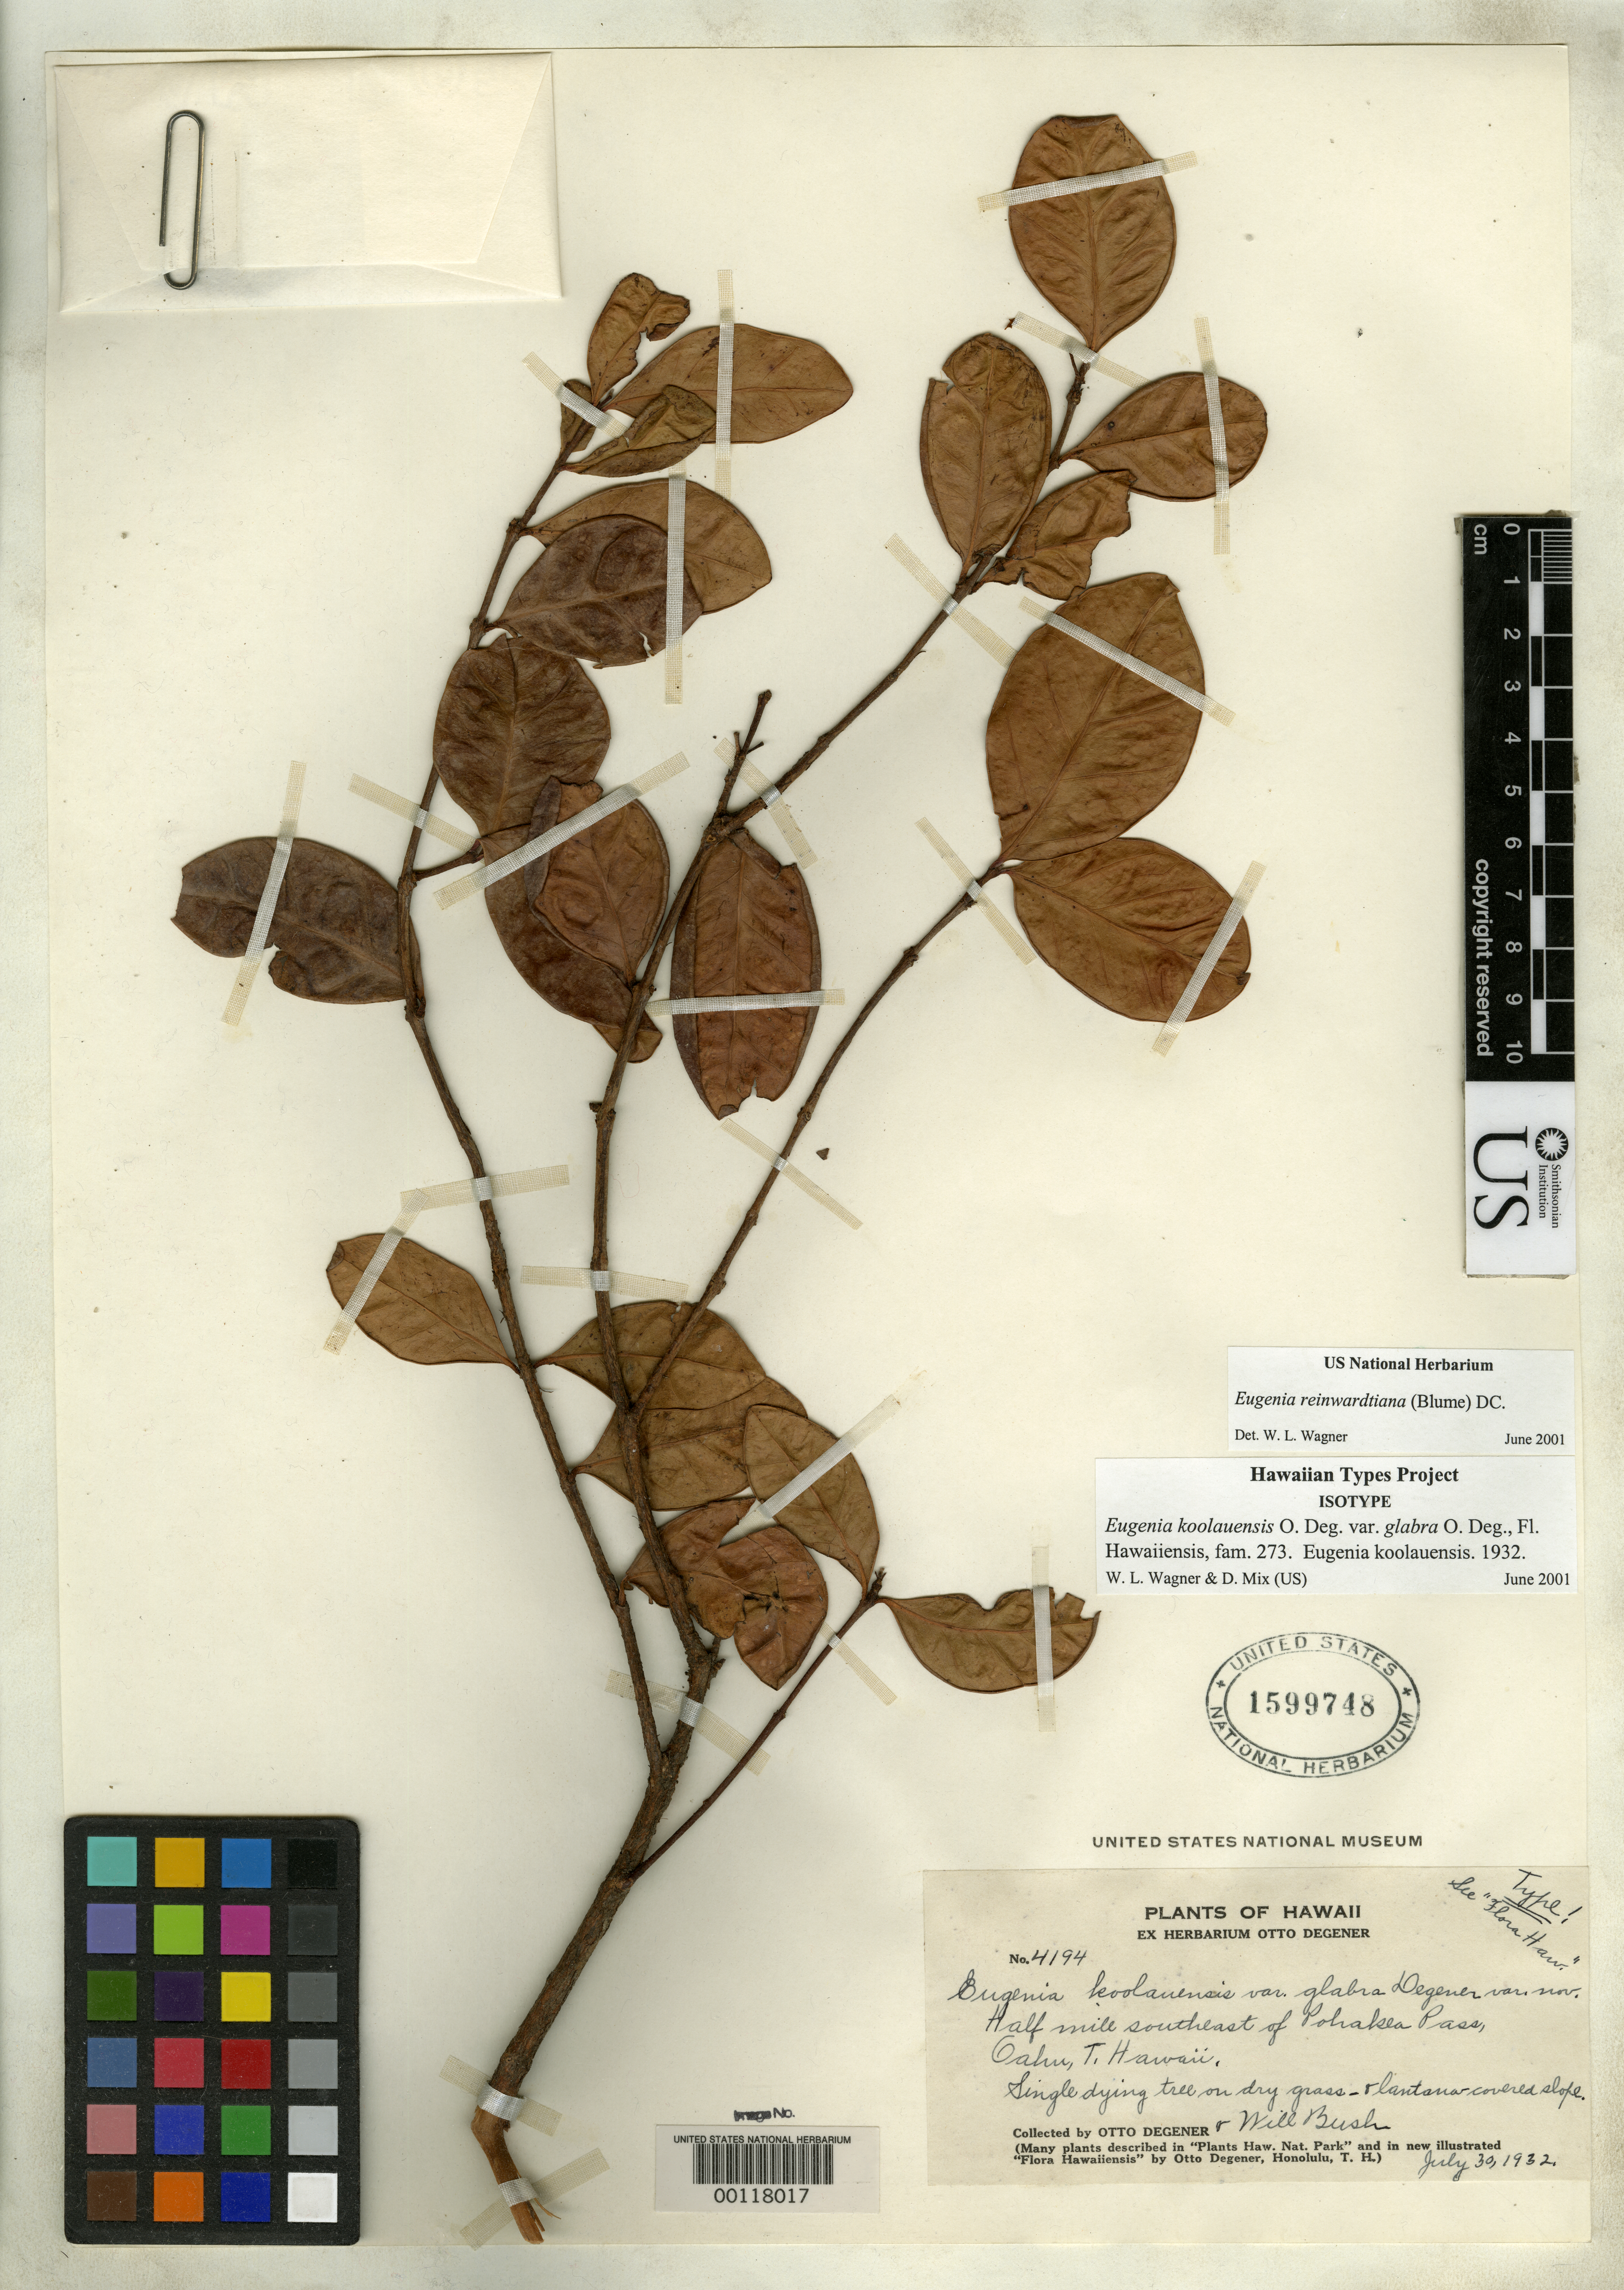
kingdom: Plantae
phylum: Tracheophyta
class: Magnoliopsida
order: Myrtales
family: Myrtaceae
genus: Eugenia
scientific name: Eugenia koolauensis var. glabra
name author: O. Deg.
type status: Isotype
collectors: O. Degener & W. Bush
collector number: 4194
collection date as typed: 30 Jul 1932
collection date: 1932-07-30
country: United States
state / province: Hawaii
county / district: Honolulu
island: Oahu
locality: SE of Pohakea Pass.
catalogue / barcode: US 1599748